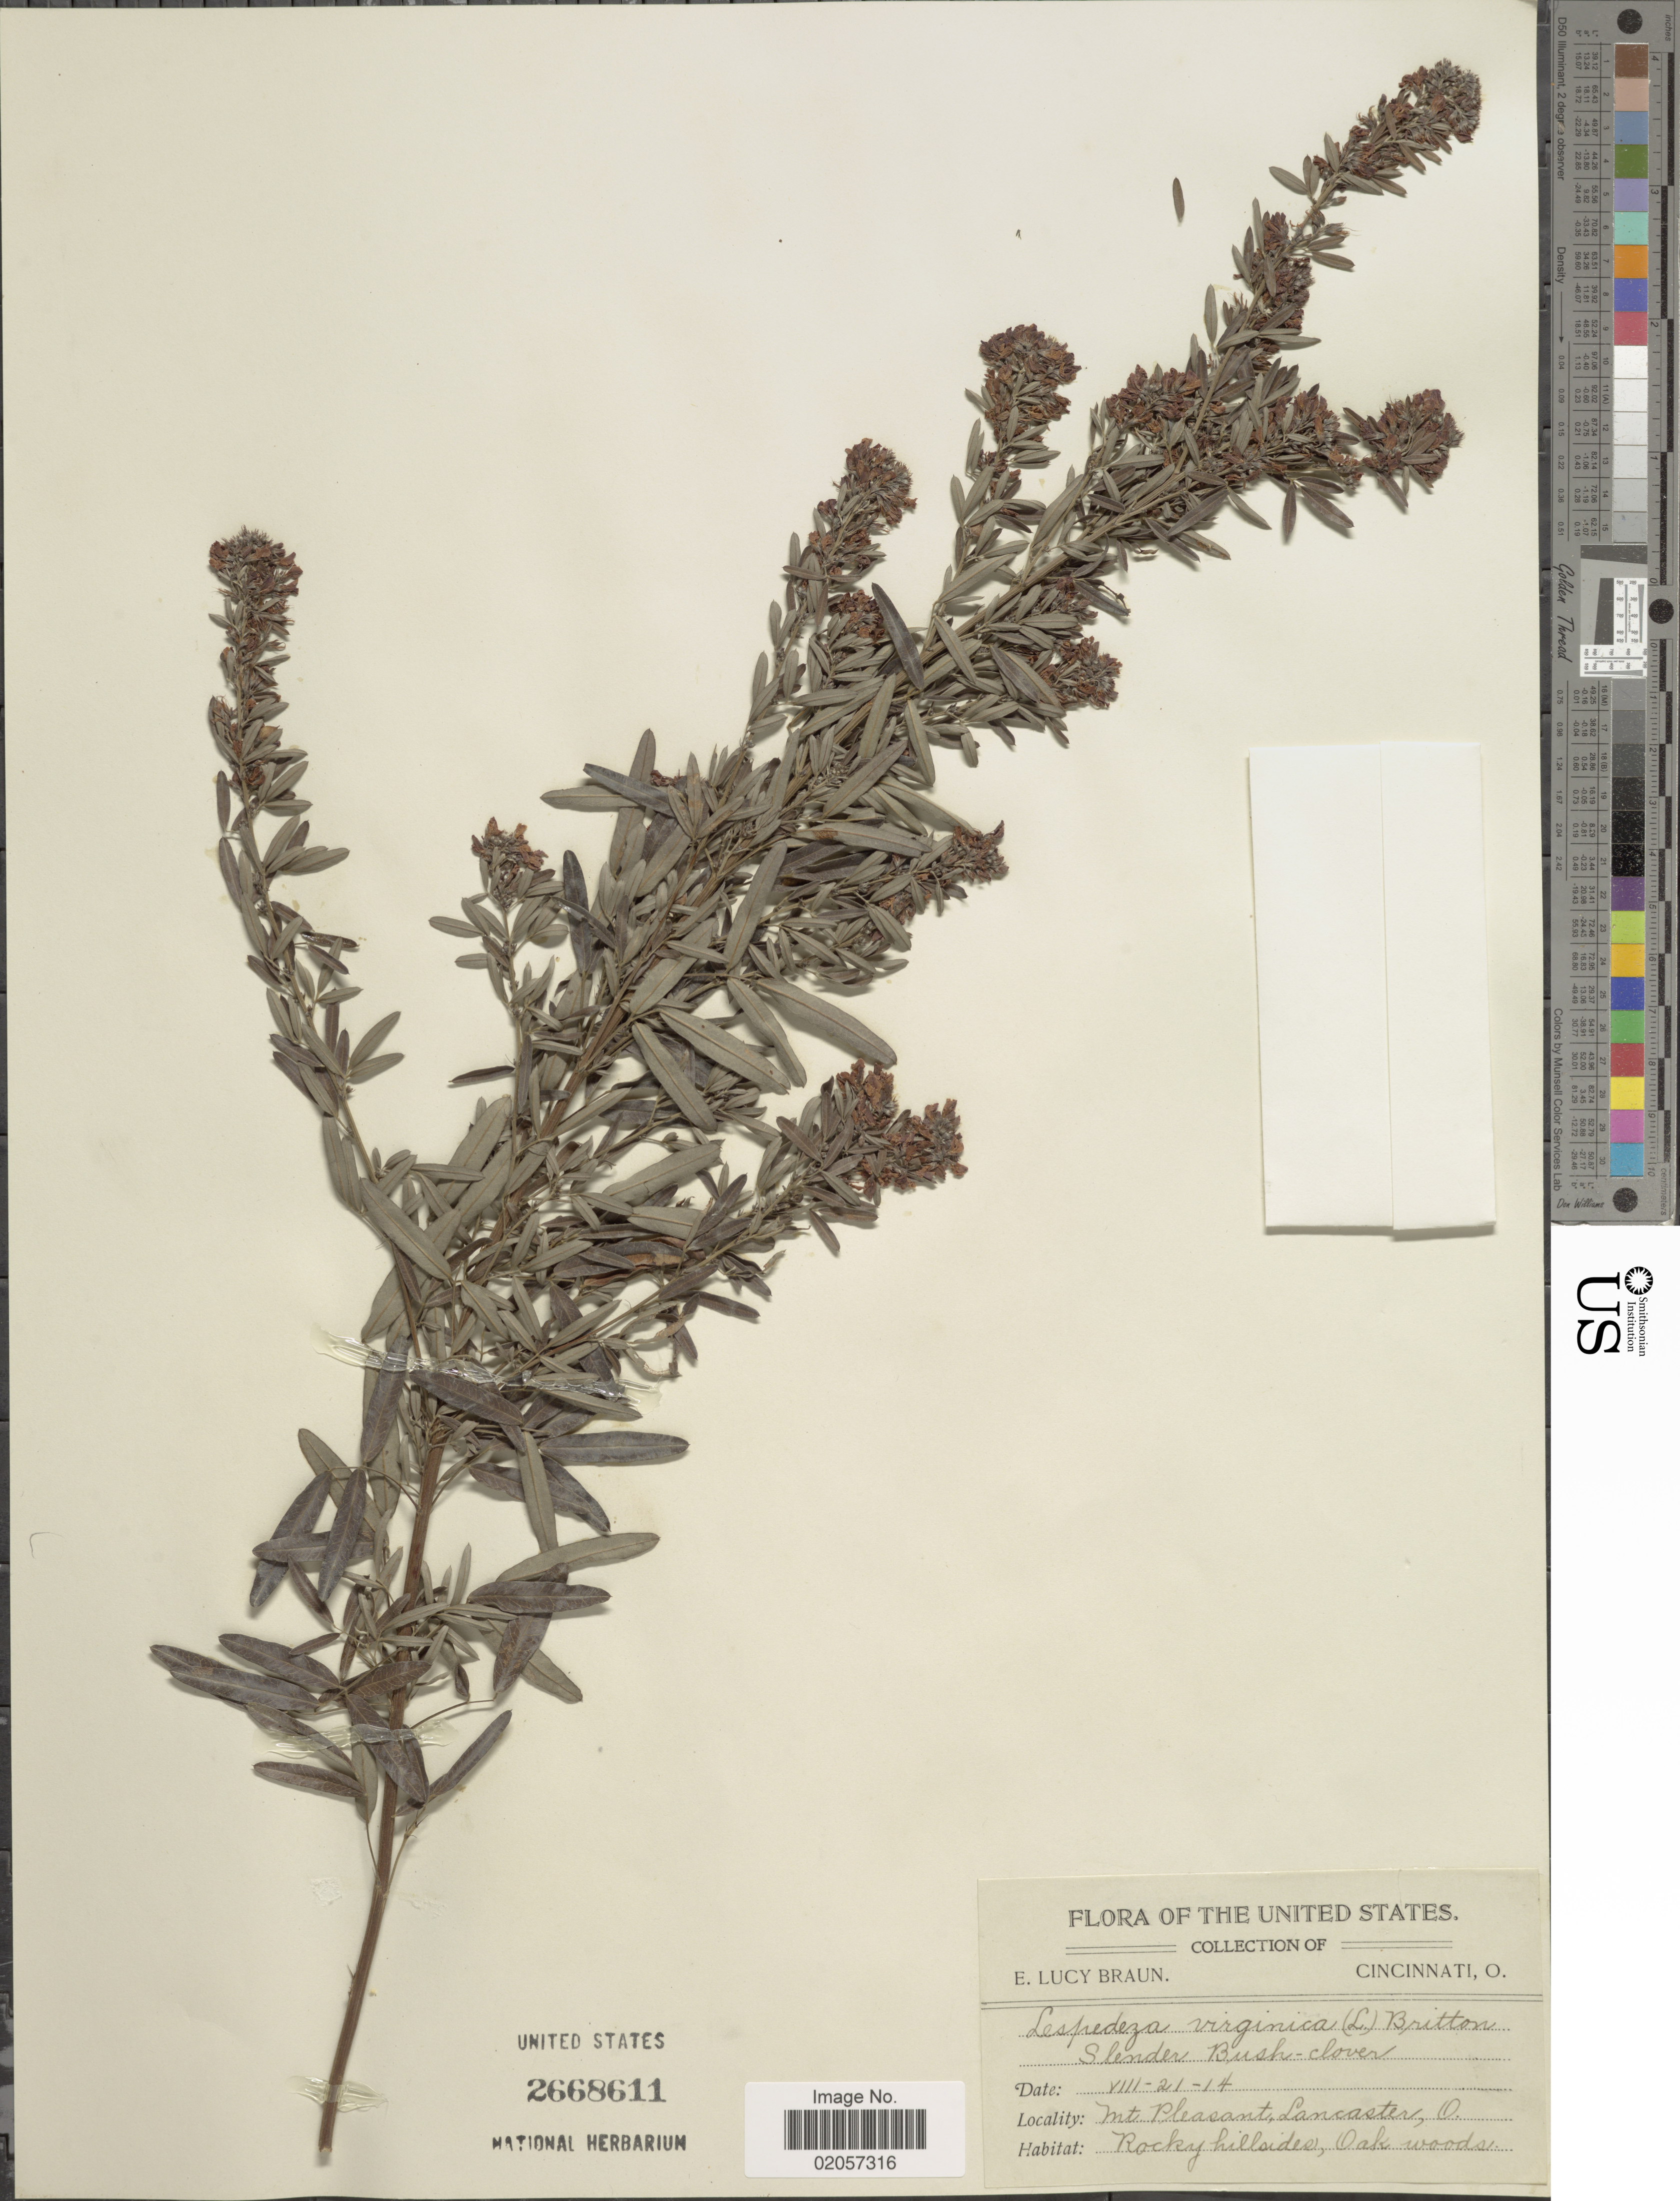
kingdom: Plantae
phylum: Tracheophyta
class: Magnoliopsida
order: Fabales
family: Fabaceae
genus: Lespedeza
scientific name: Lespedeza virginica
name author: (L.) Britton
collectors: E. L. Braun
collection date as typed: Transcribed d/m/y: 14/8/21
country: United States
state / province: Ohio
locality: Mt. Pleasant, Lancaster. O.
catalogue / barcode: US 2668611